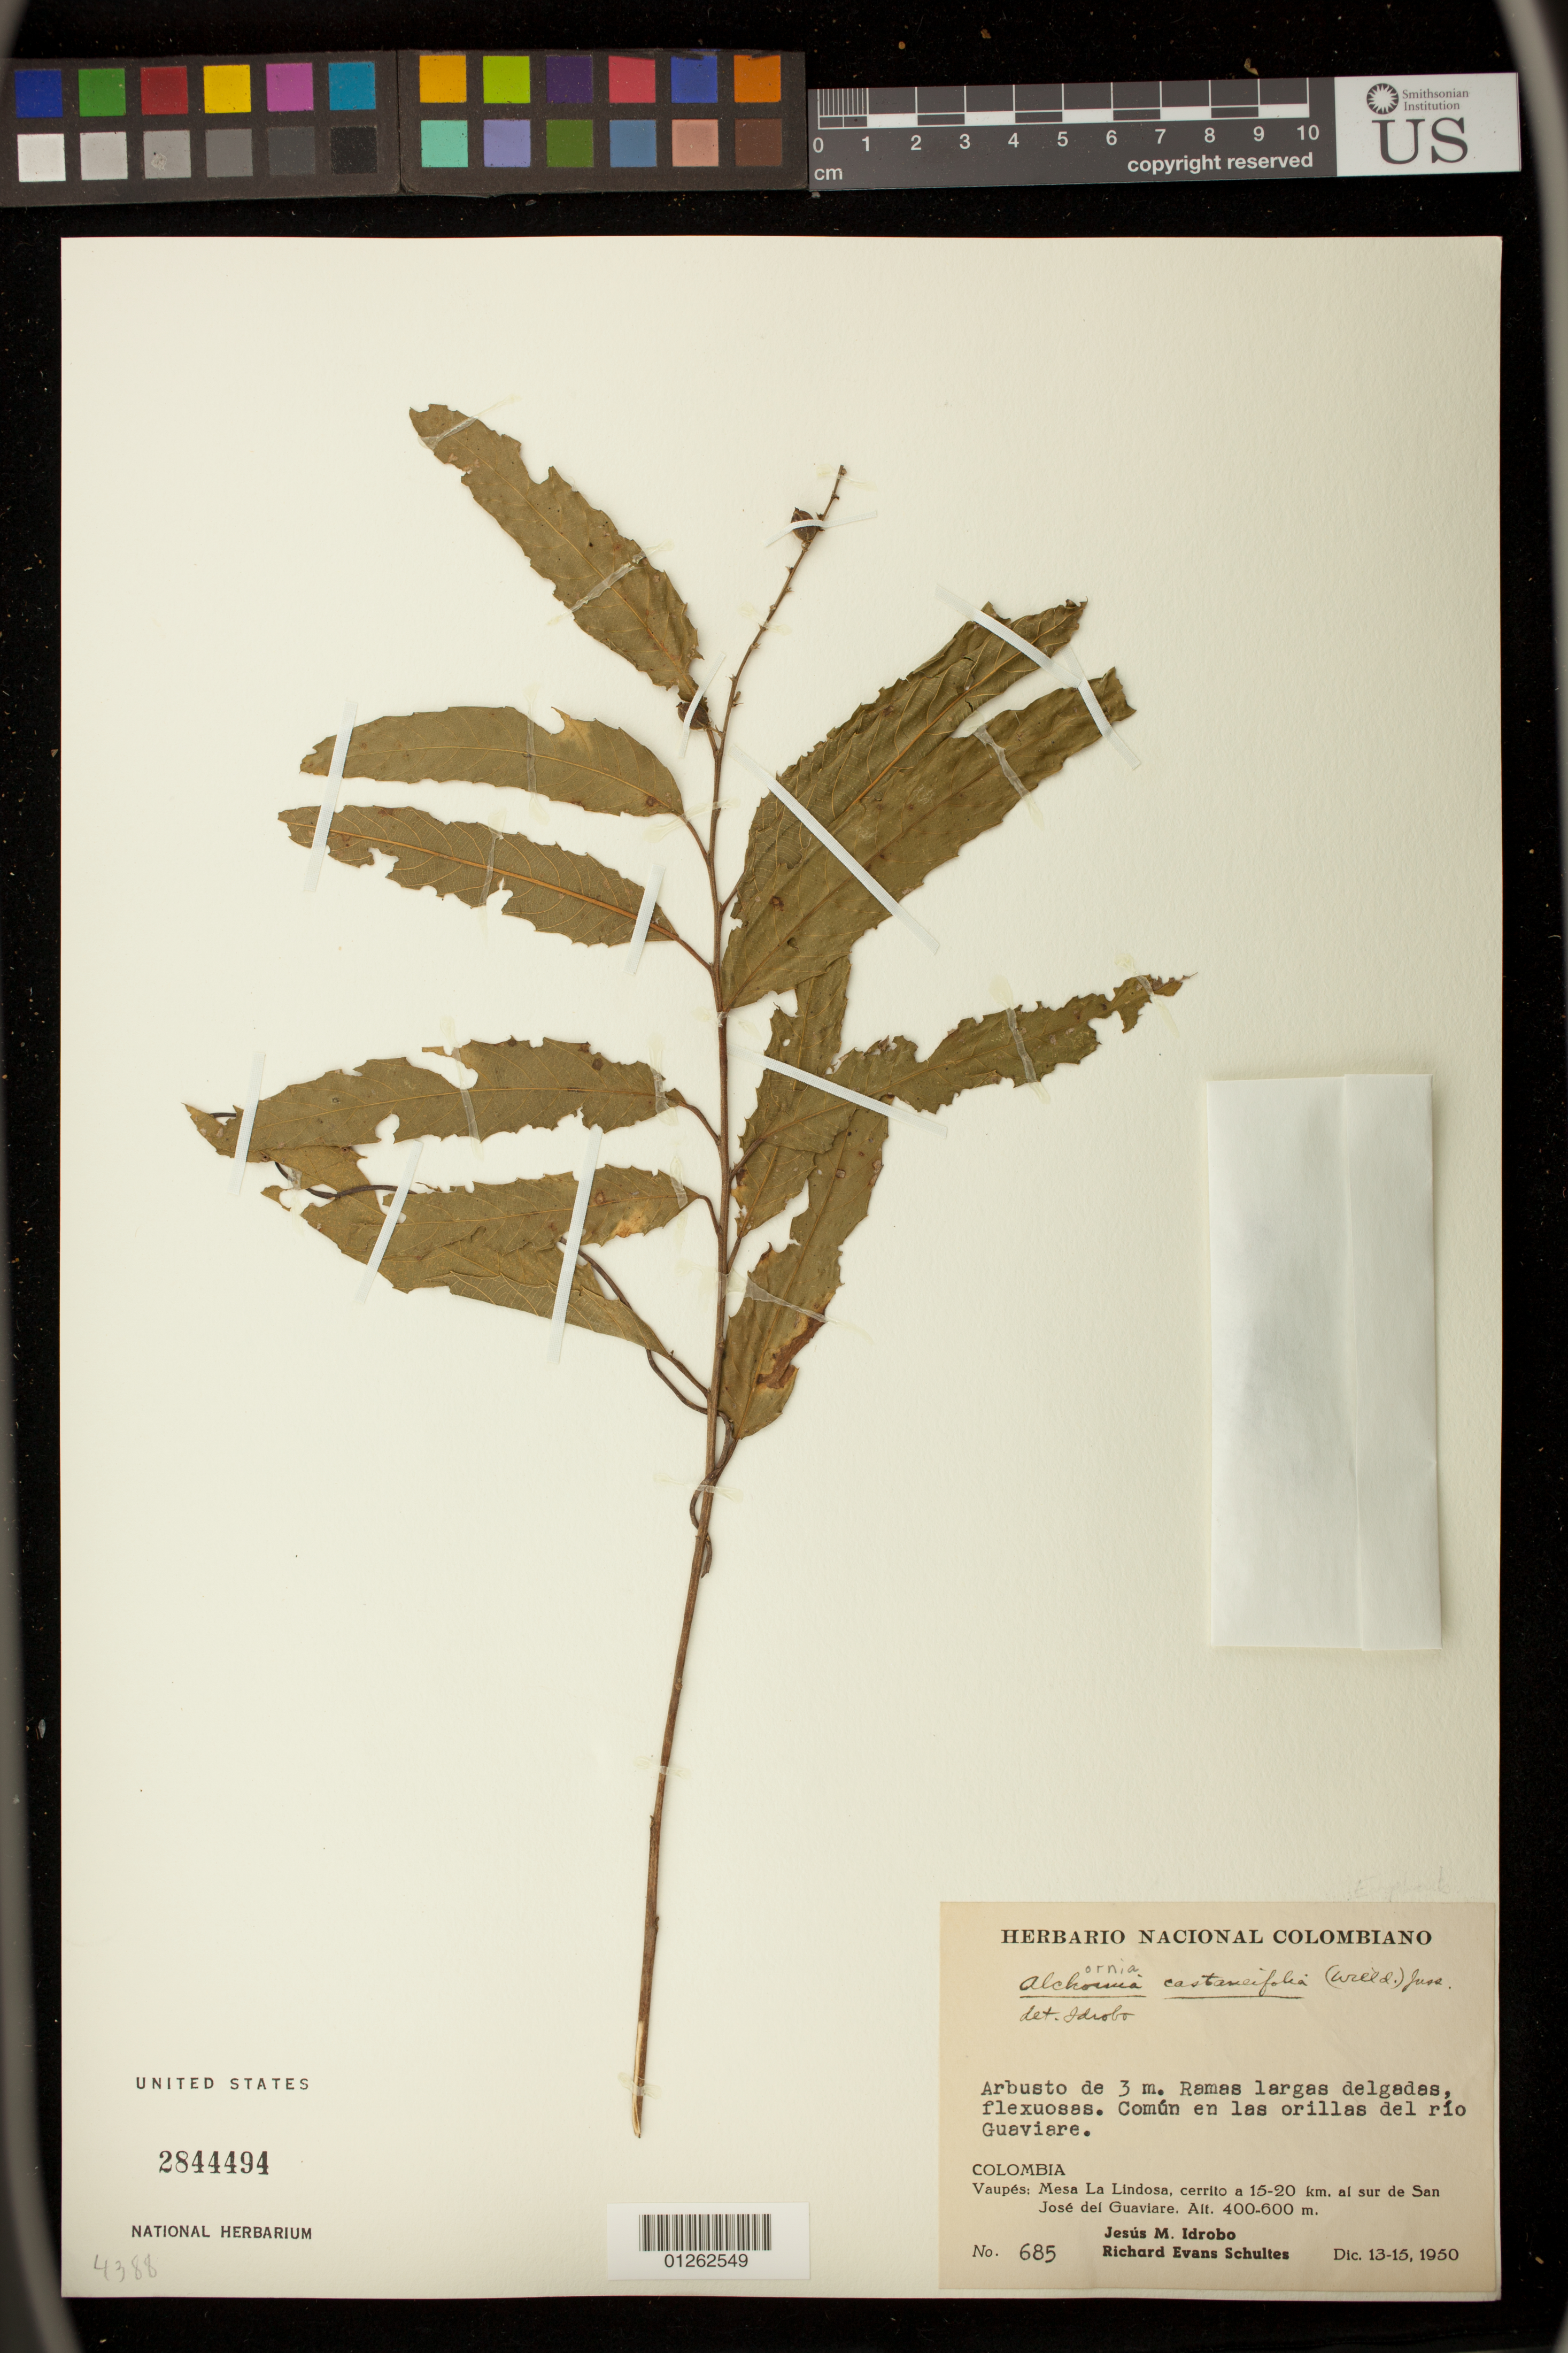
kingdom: Plantae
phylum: Tracheophyta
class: Magnoliopsida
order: Malpighiales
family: Euphorbiaceae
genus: Alchornea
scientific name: Alchornea castaneifolia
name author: (Willd.) A. Juss.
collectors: J. M. Idrobo & R. E. Schultes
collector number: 685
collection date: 1950-12-13/1950-12-15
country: Colombia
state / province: Guaviare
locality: Vaupes: Mesa La Lindosa, cerrito a 15-20 km. al sur de San Jose del Guaviare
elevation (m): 400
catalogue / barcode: US 2844494